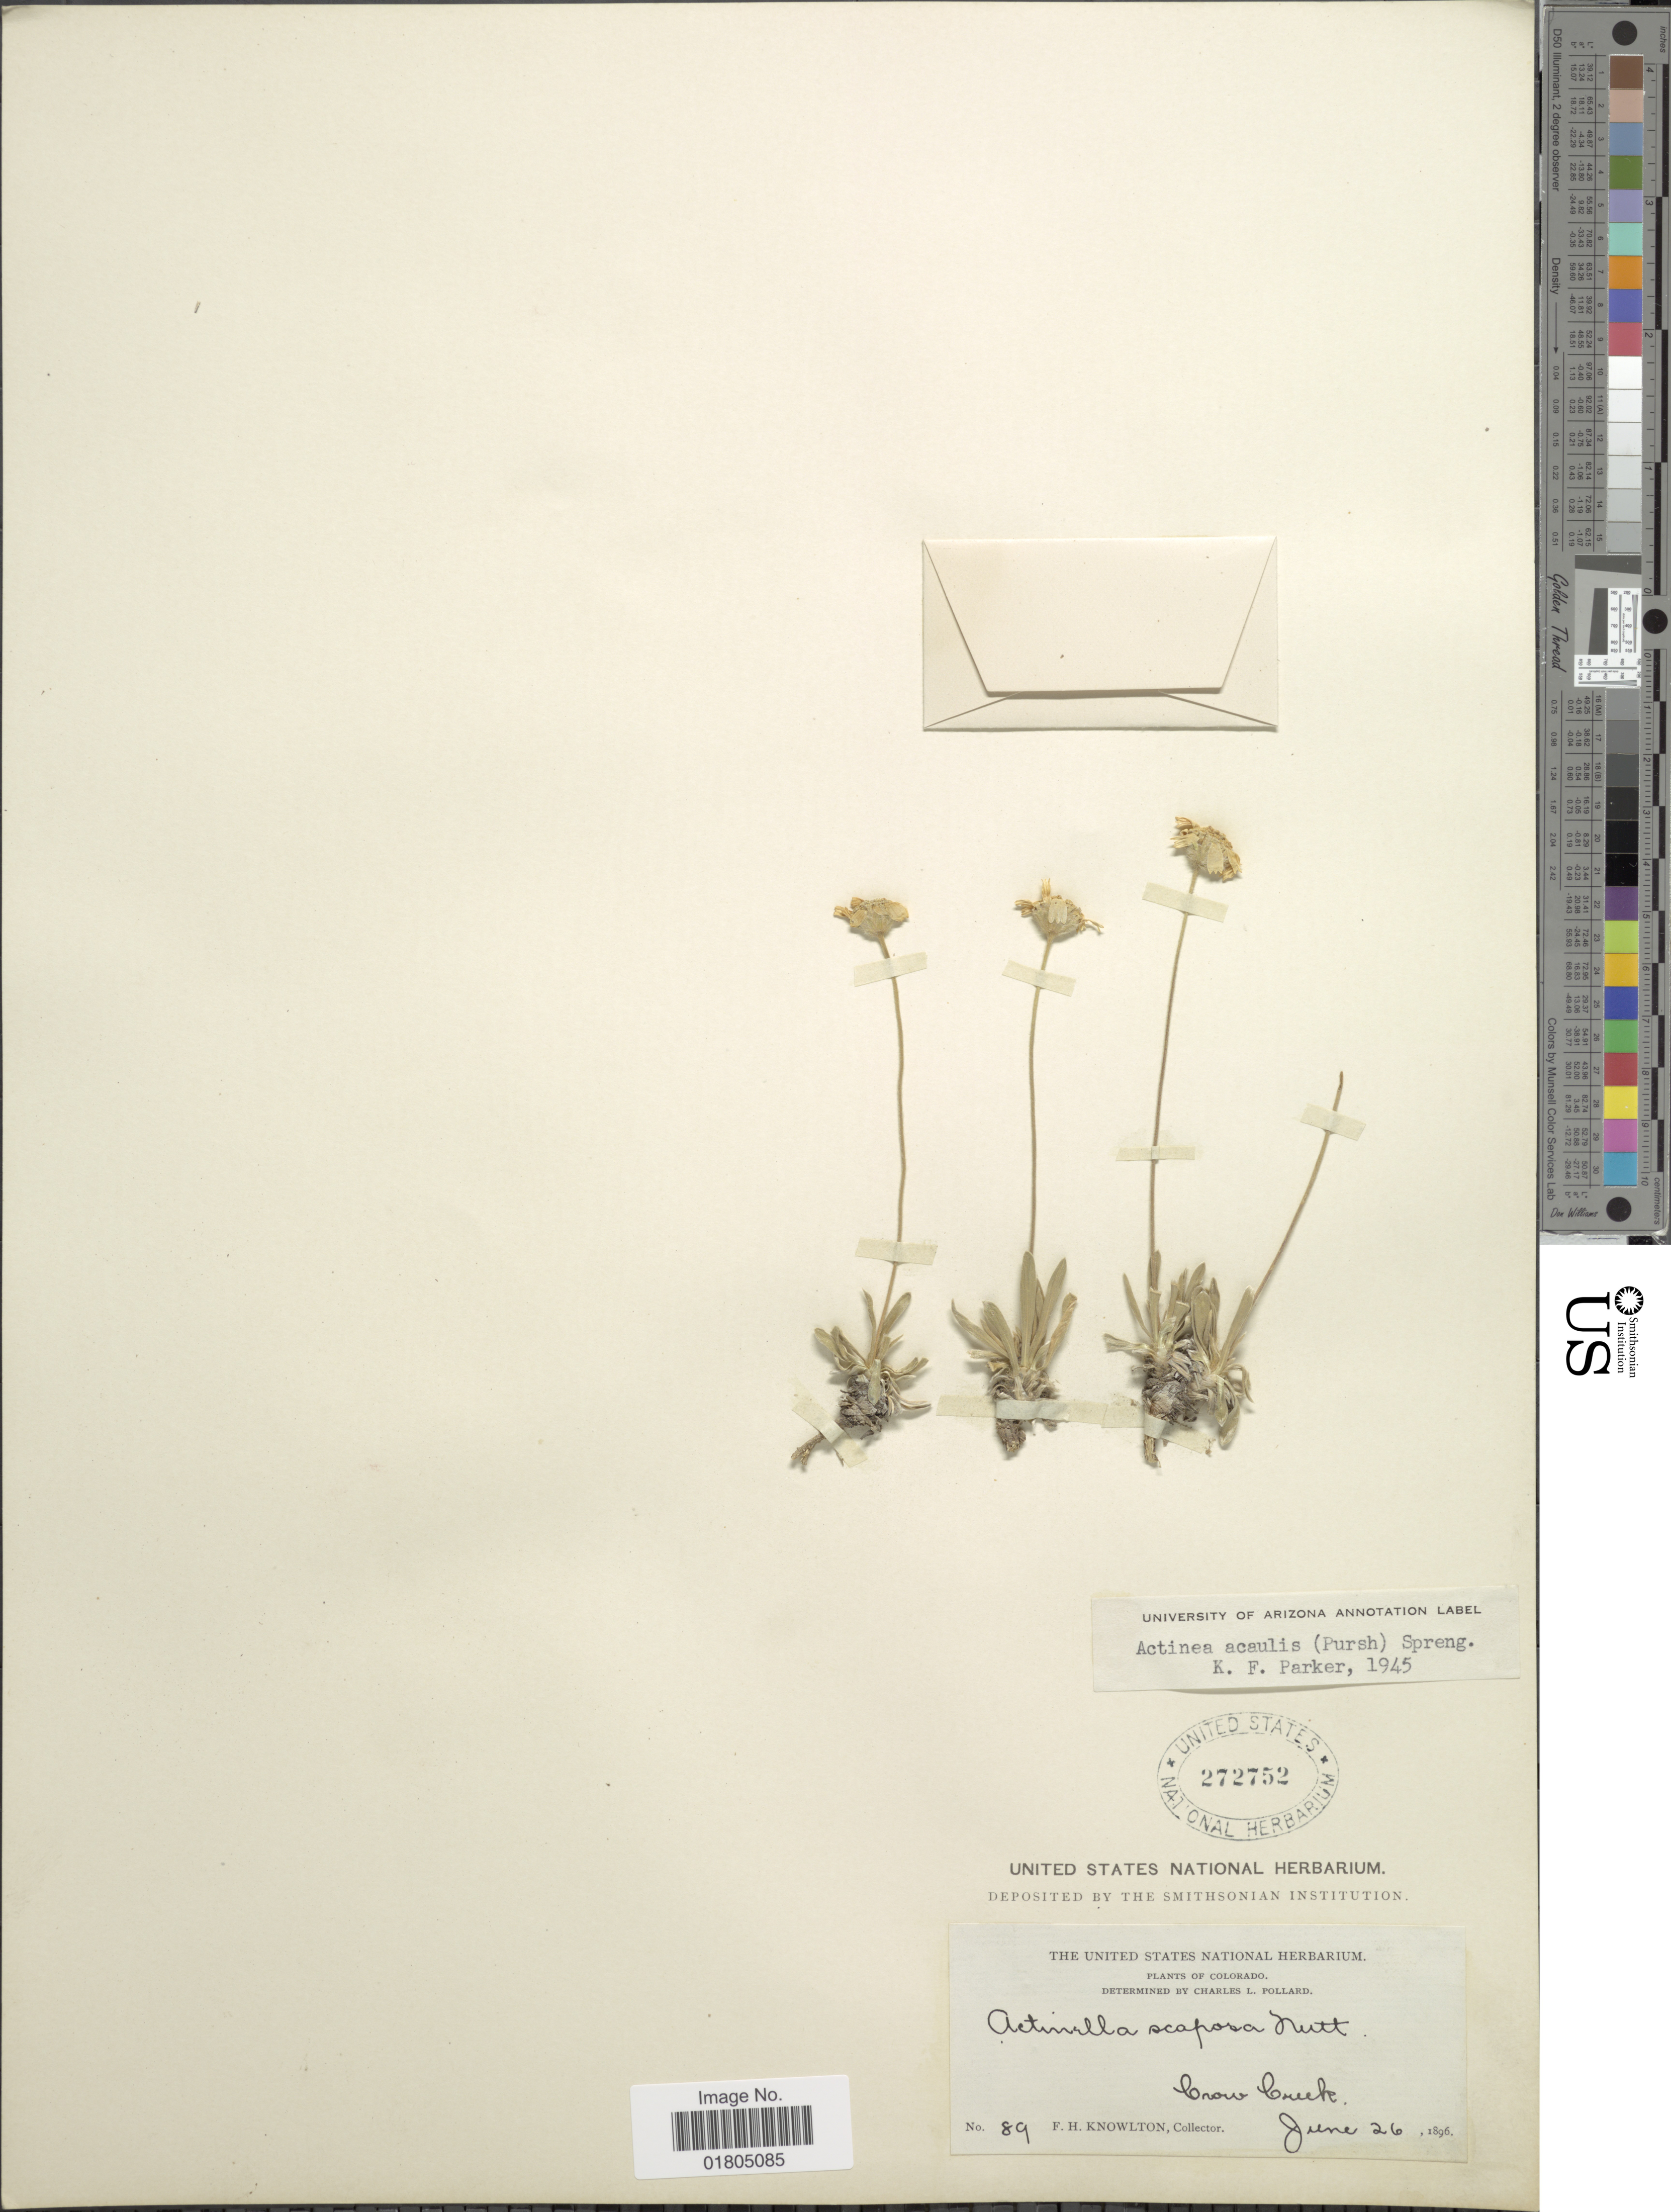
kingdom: Plantae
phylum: Tracheophyta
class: Magnoliopsida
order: Asterales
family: Asteraceae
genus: Actinea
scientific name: Actinea acaulis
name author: (Pursh) Spreng.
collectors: F. H. Knowlton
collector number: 89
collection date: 1896-06-26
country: United States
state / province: Colorado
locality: Crow Creek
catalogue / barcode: US 272752